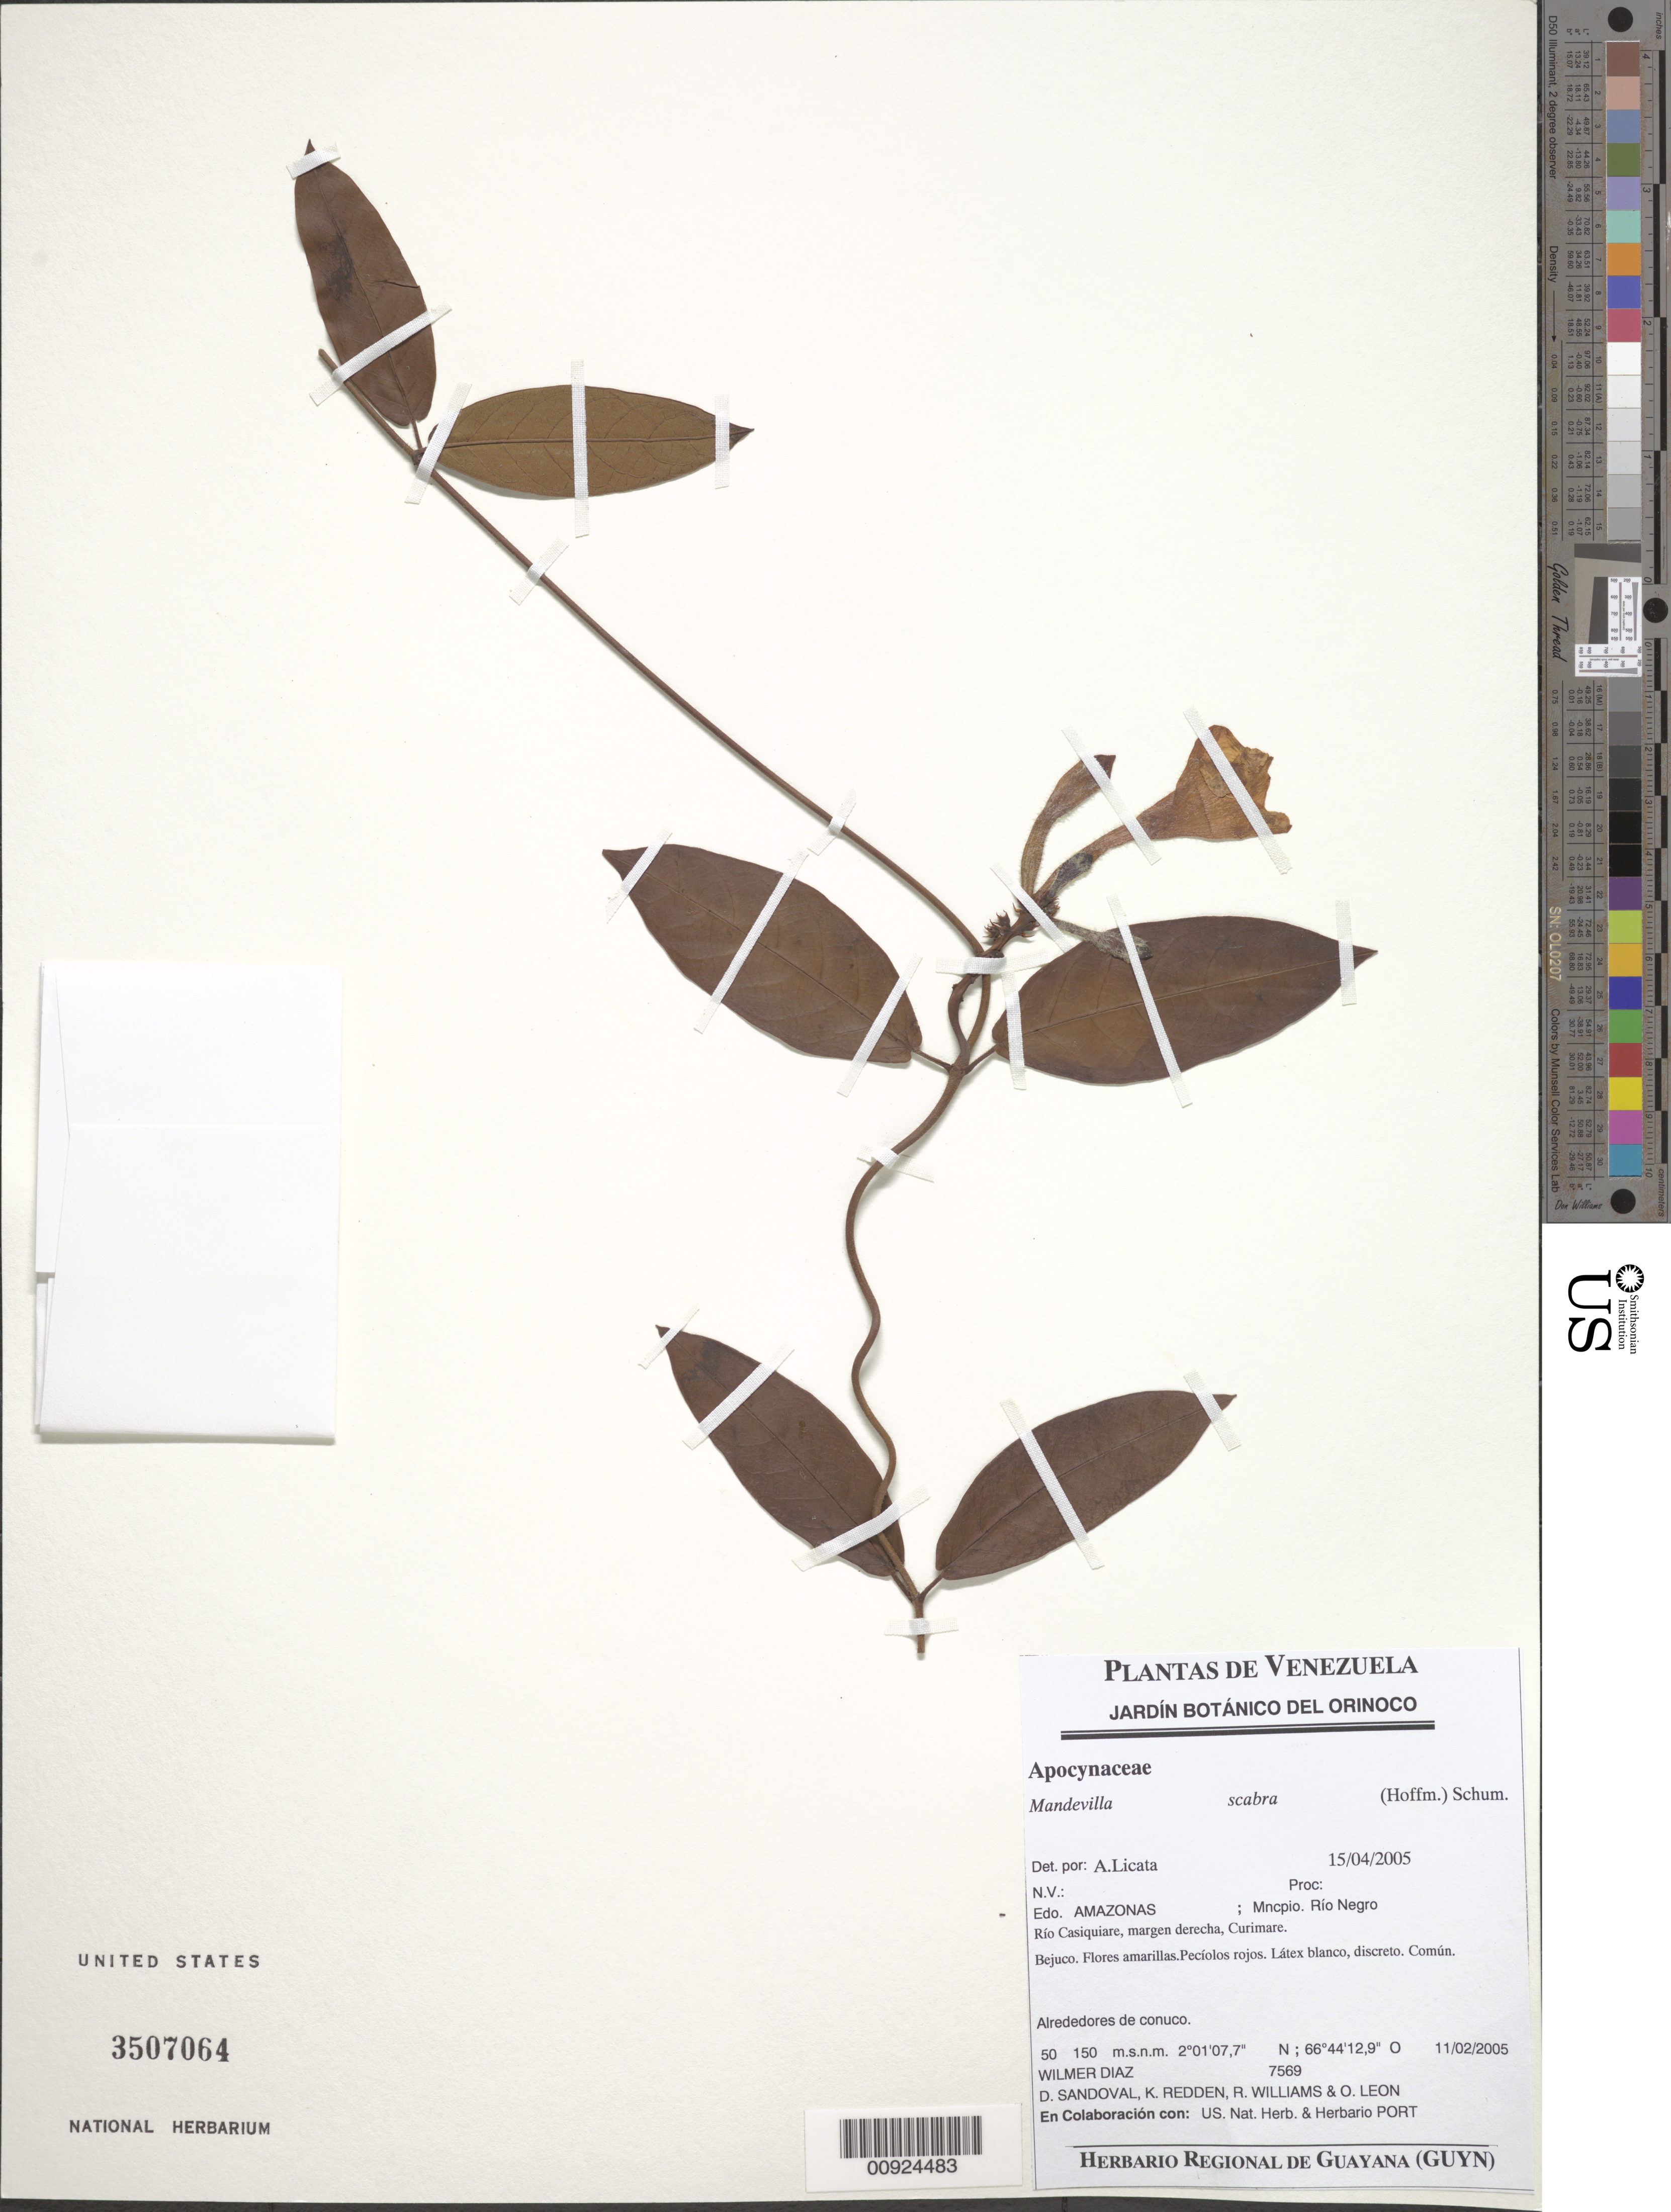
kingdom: Plantae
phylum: Tracheophyta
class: Magnoliopsida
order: Gentianales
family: Apocynaceae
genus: Mandevilla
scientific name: Mandevilla scabra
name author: (Hoffmanns. ex Roem. & Schult.) K. Schum.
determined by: Licata, A., (PORT), Univ. Nac. Exp. de los Llanos Ezequiel Zamora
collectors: W. Díaz P., D. Sandoval, K. M. Redden, R. Williams & O. León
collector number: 7569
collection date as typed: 11-Feb-05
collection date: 2005-02-11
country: Venezuela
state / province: Amazonas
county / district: Río Negro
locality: Rio Casiquiare, margen derecha, Curimare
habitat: Alrededores de conuco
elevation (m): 50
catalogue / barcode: US 3507064